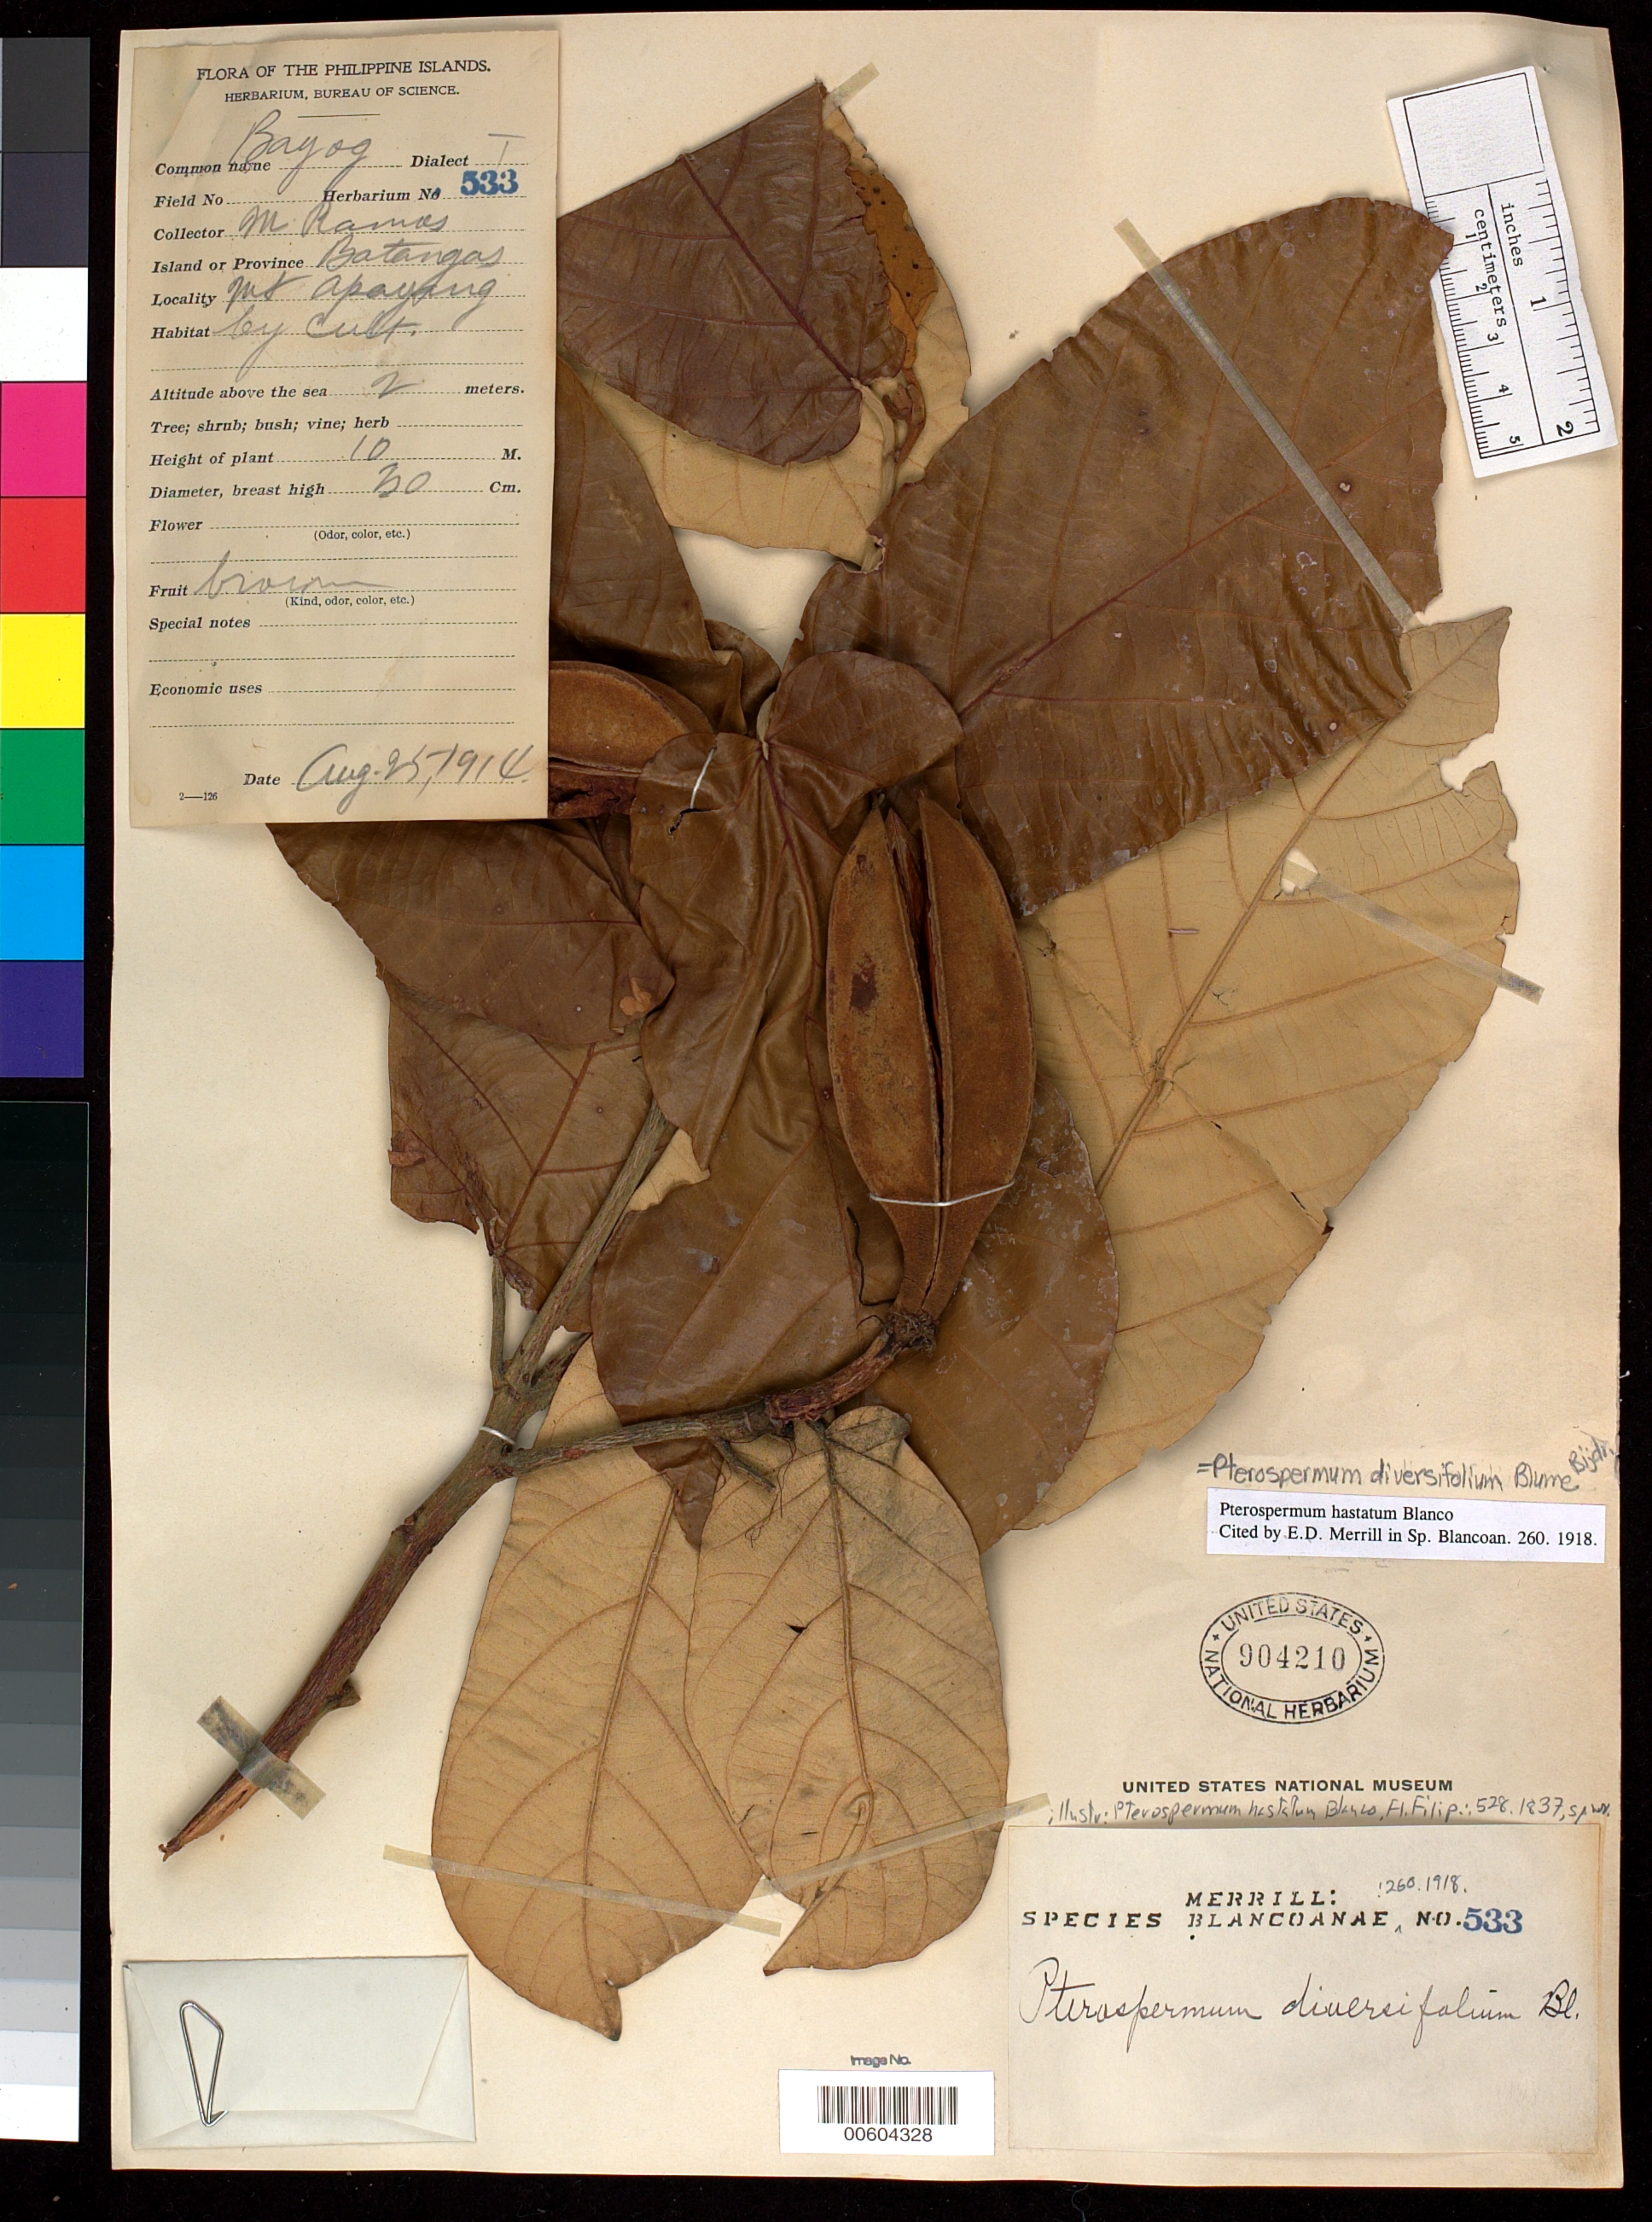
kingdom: Plantae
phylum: Tracheophyta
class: Magnoliopsida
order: Malvales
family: Malvaceae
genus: Pterospermum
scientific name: Pterospermum hastatum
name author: Blanco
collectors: M. Ramos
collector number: Sp. Blancoan. 0533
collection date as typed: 25 Aug 1914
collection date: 1914-08-25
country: Philippines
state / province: Calabarzon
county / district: Batangas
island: Luzon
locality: Mt. apayang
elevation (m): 2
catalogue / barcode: US 904210